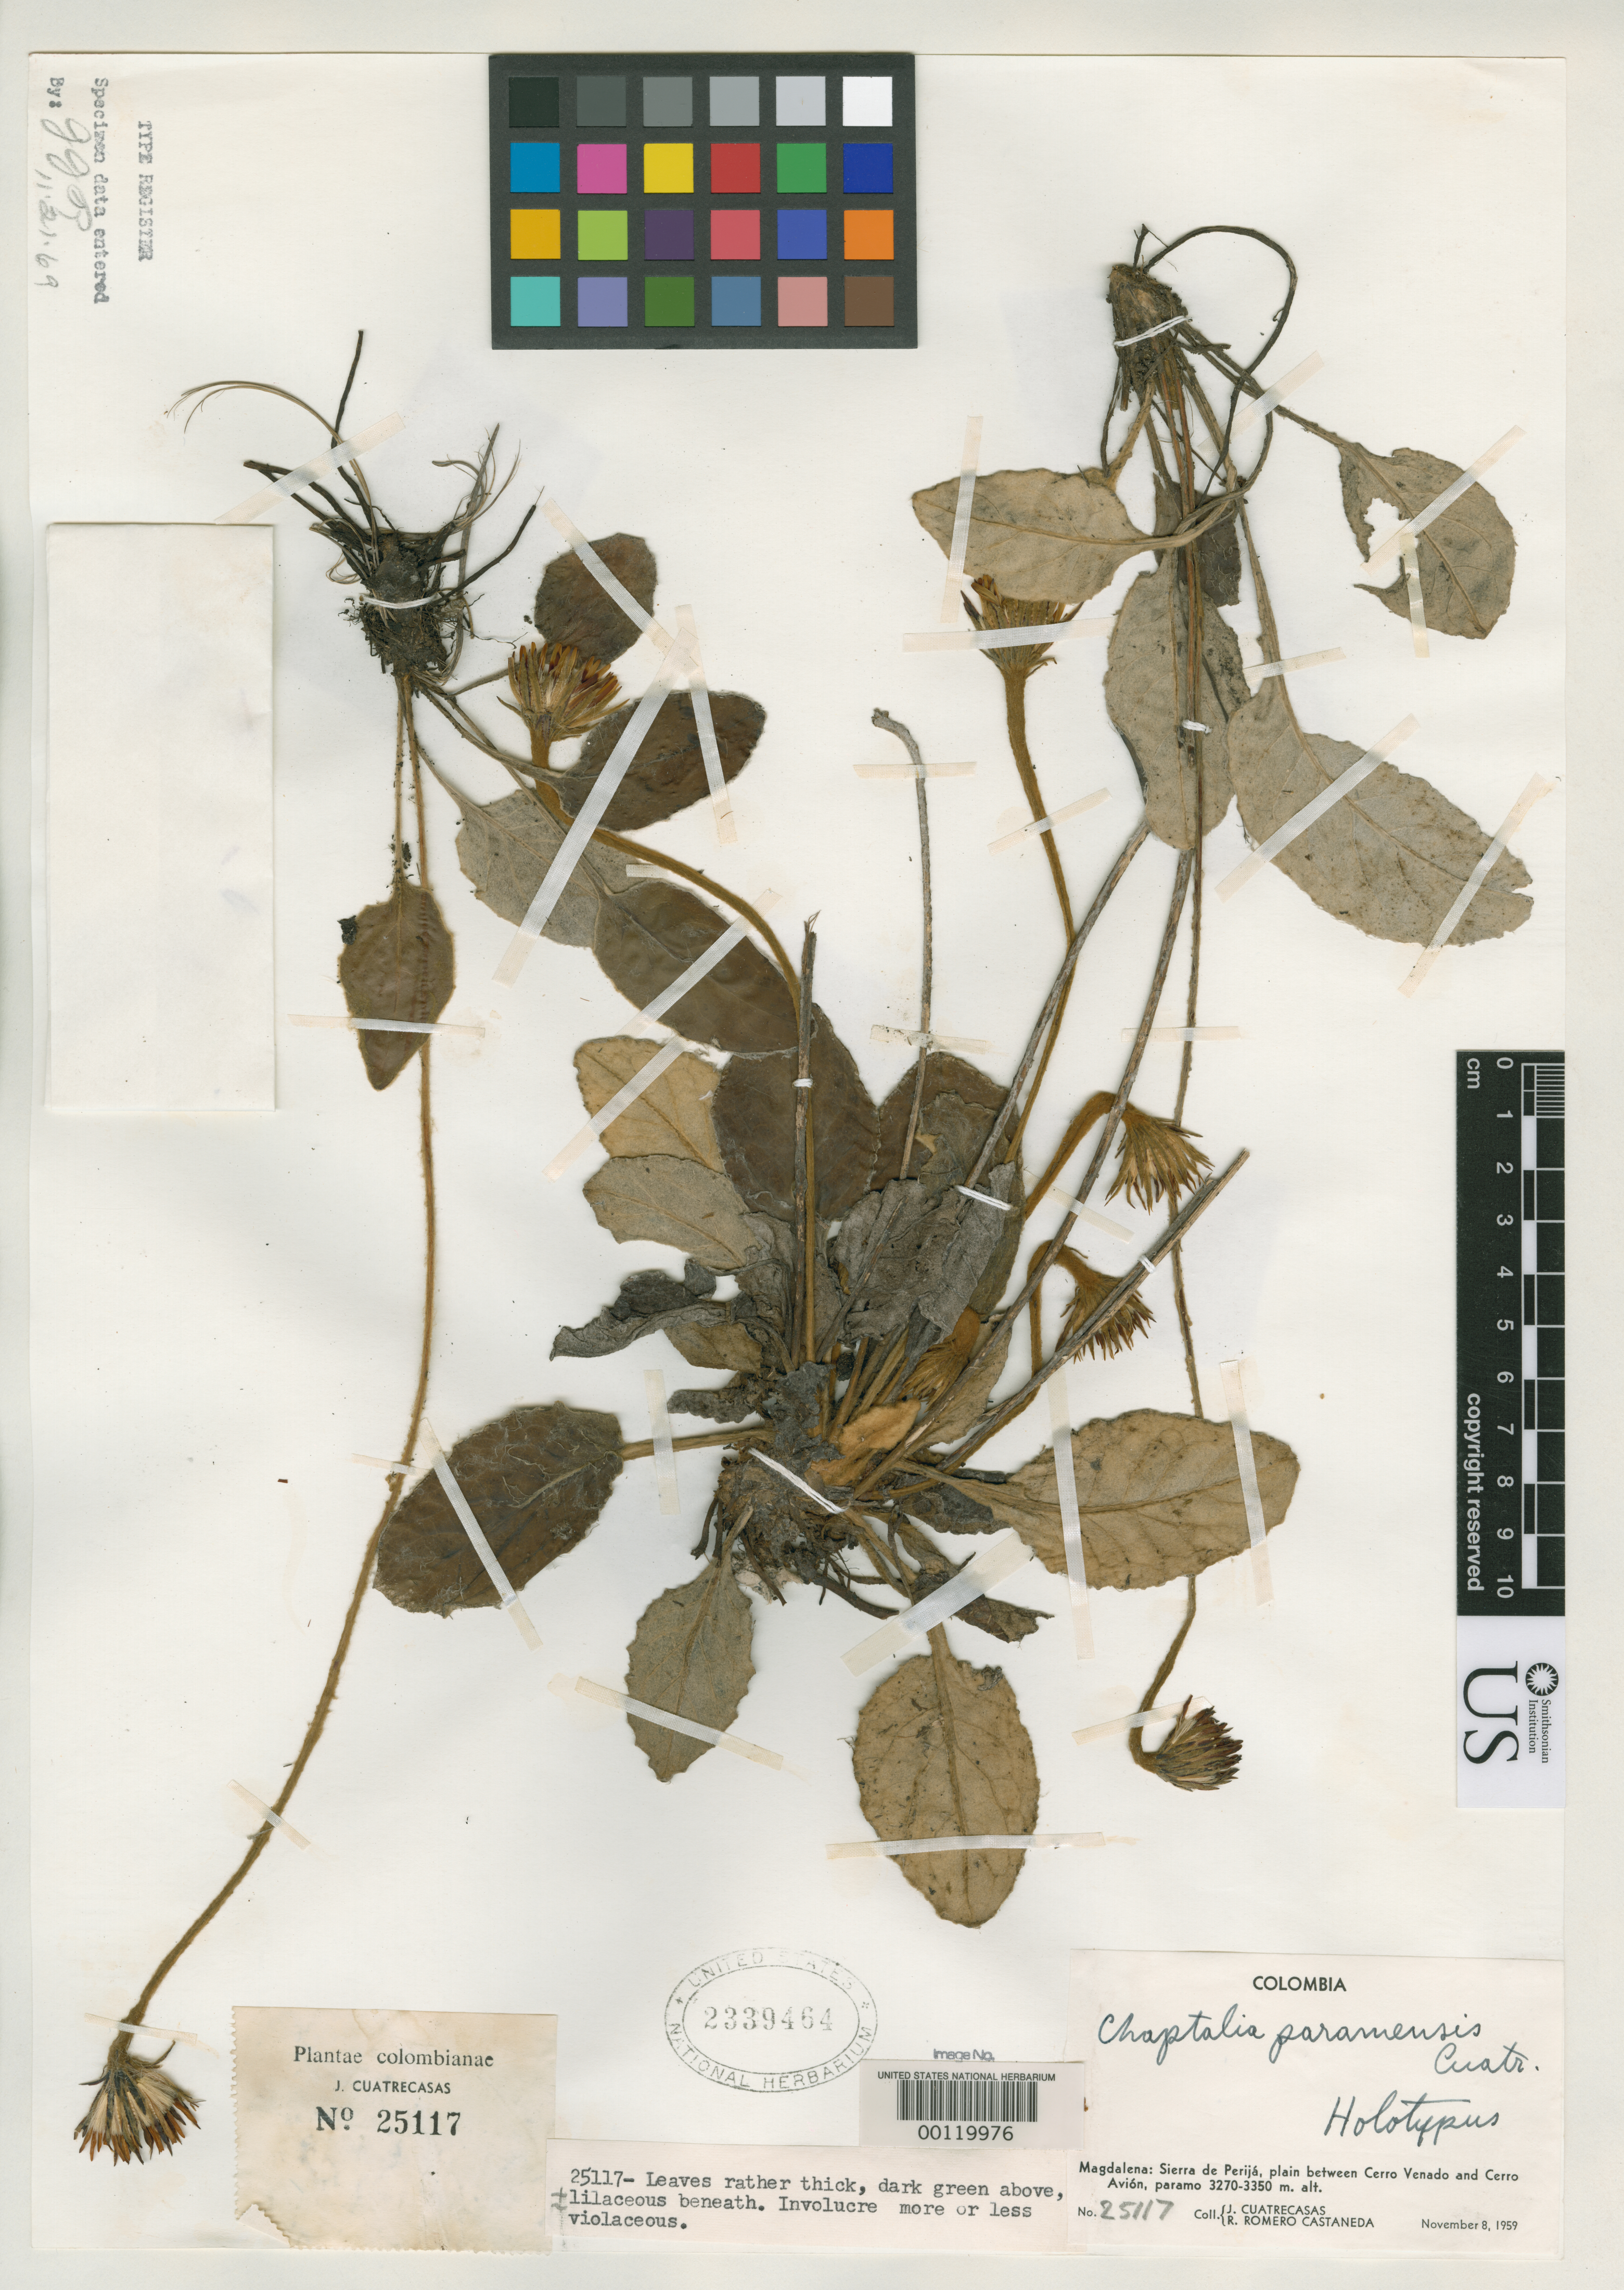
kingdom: Plantae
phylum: Tracheophyta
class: Magnoliopsida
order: Asterales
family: Asteraceae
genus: Chaptalia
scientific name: Chaptalia paramensis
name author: Cuatrec.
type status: Holotype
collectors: J. Cuatrecasas & R. Romero Castañeda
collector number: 25117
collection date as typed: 08 Nov 1959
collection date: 1959-11-08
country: Colombia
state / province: Magdalena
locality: Sierra de Perija, plain between Cerro Venado & Cerro Avion.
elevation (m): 3270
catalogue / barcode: US 2339464